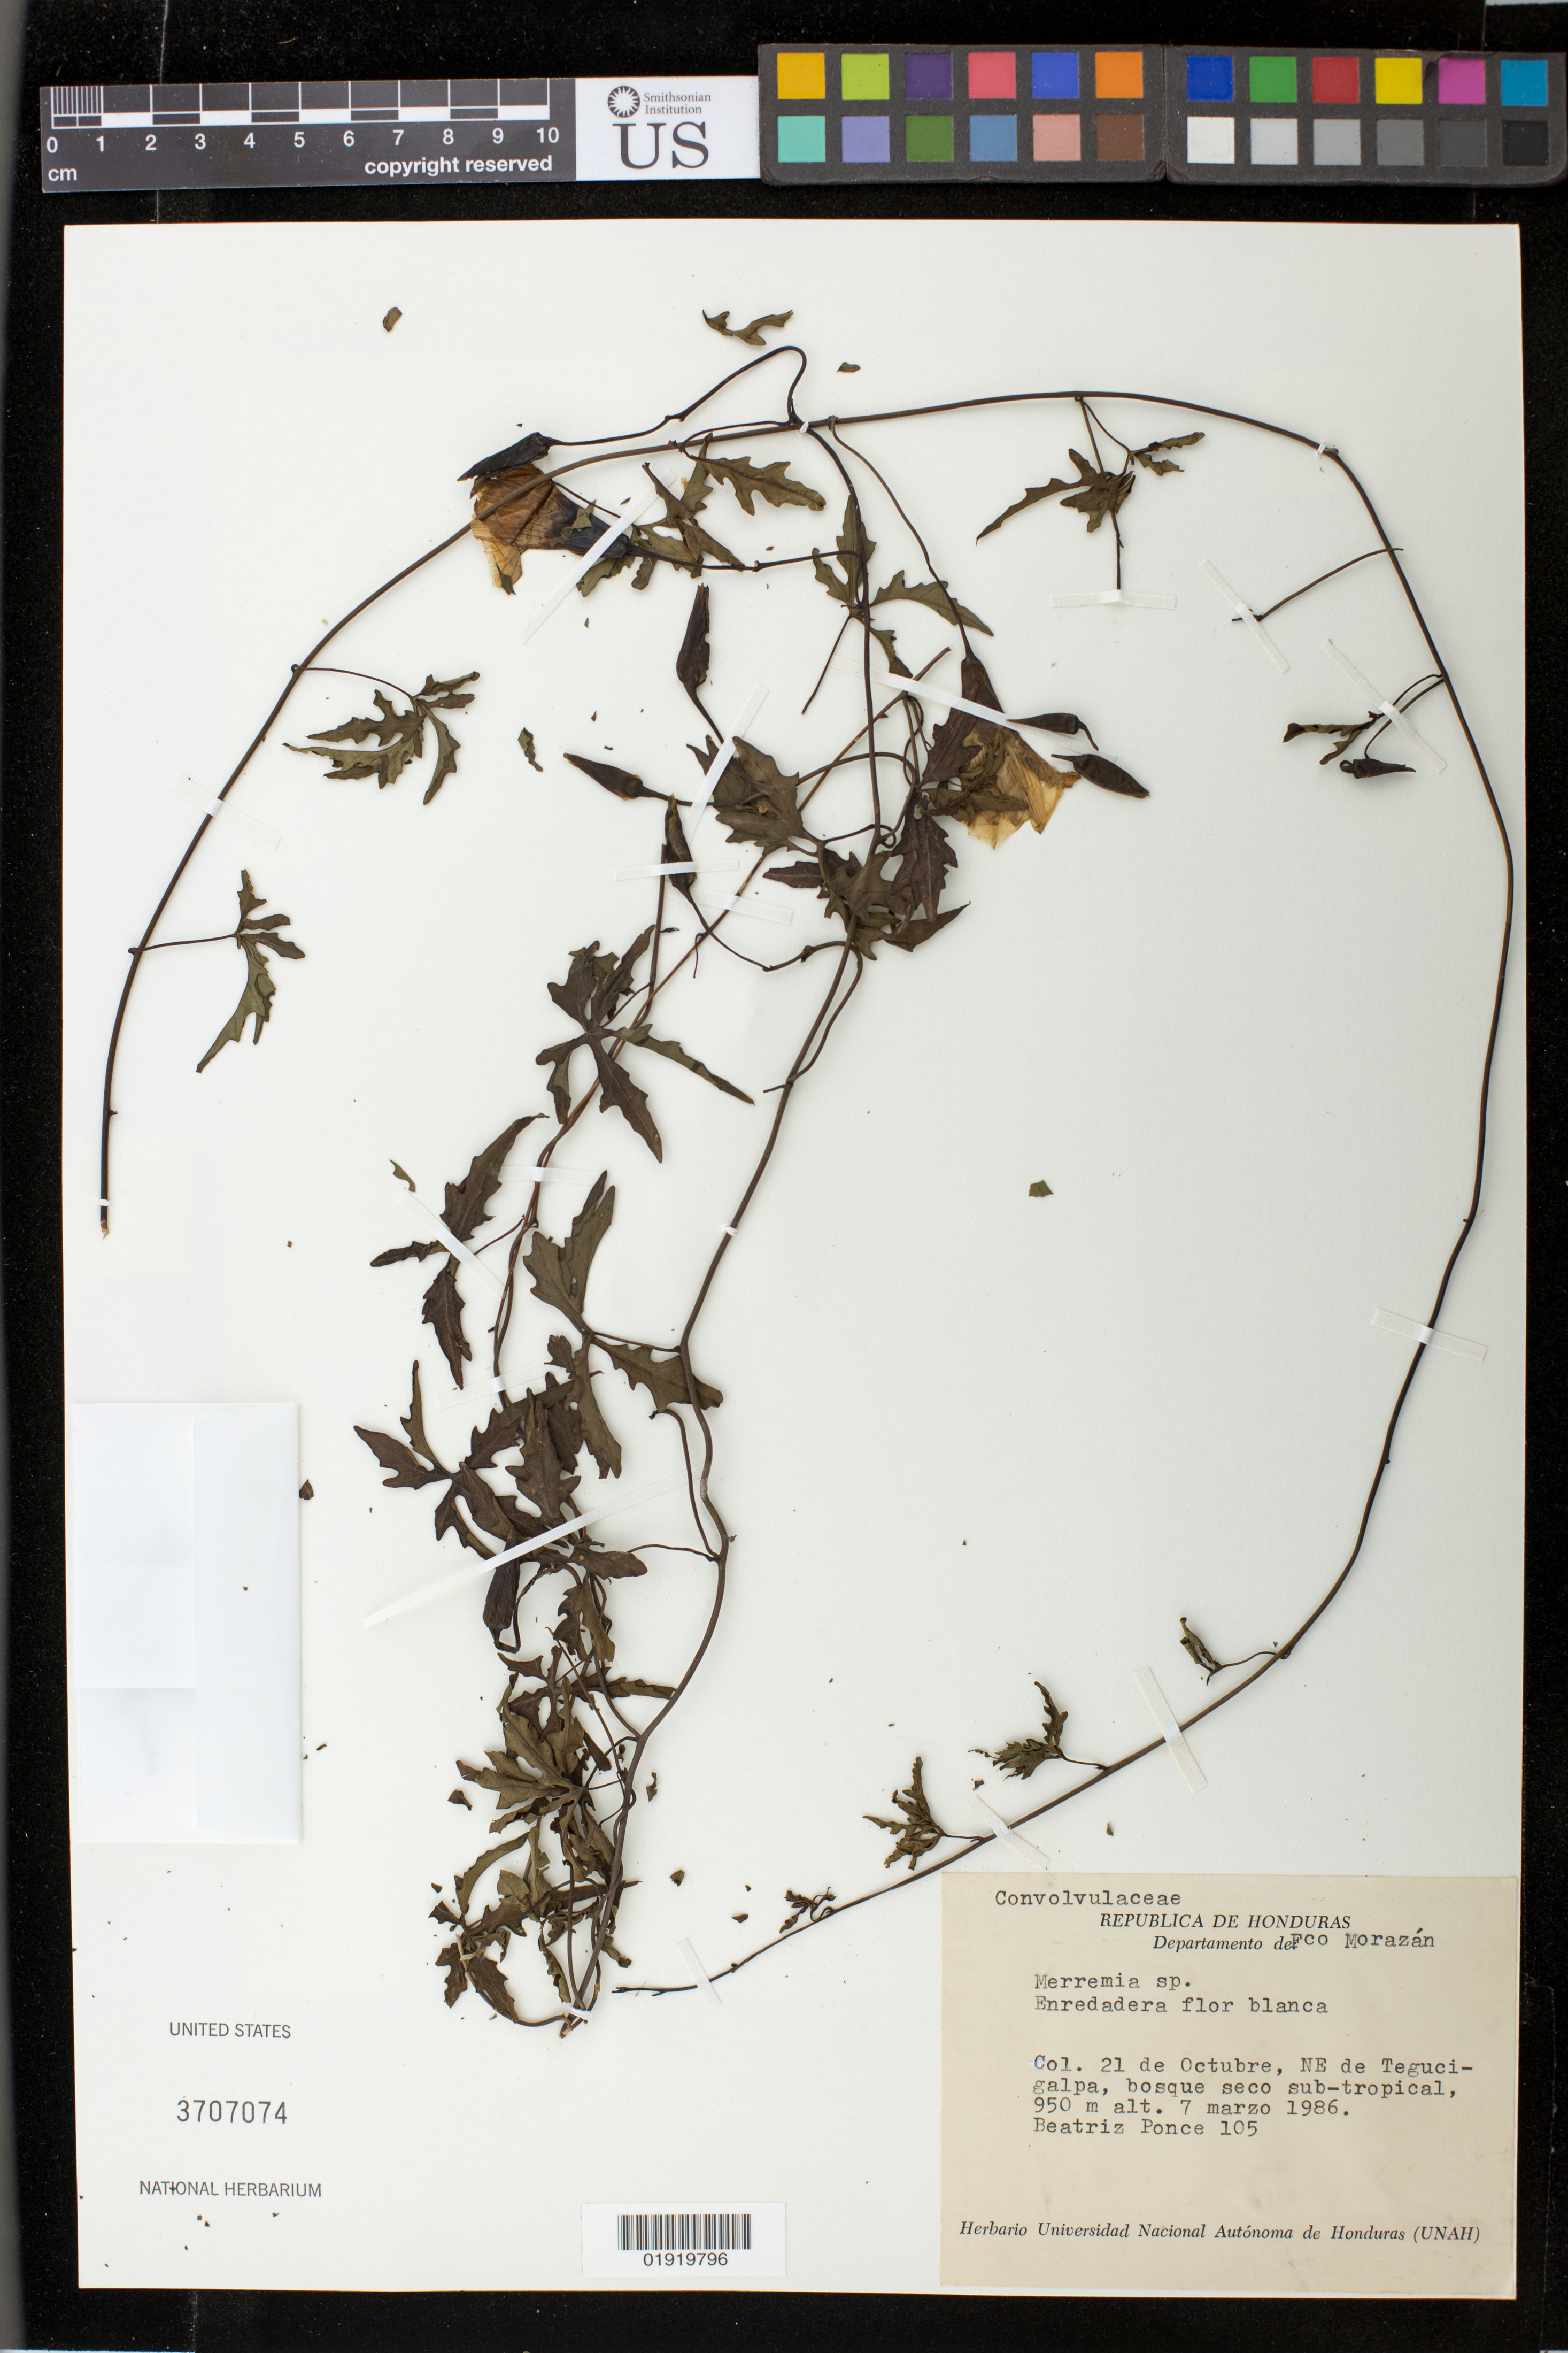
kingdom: Plantae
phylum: Tracheophyta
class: Magnoliopsida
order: Solanales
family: Convolvulaceae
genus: Merremia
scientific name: Merremia sp.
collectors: B. Ponce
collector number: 105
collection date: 1986-03-07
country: Honduras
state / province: Fco. Morazán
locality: Departamento de Fco. Morazá. Col. 21 de Octubre, NE de Tegucigalpa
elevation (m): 950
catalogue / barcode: US 3707074